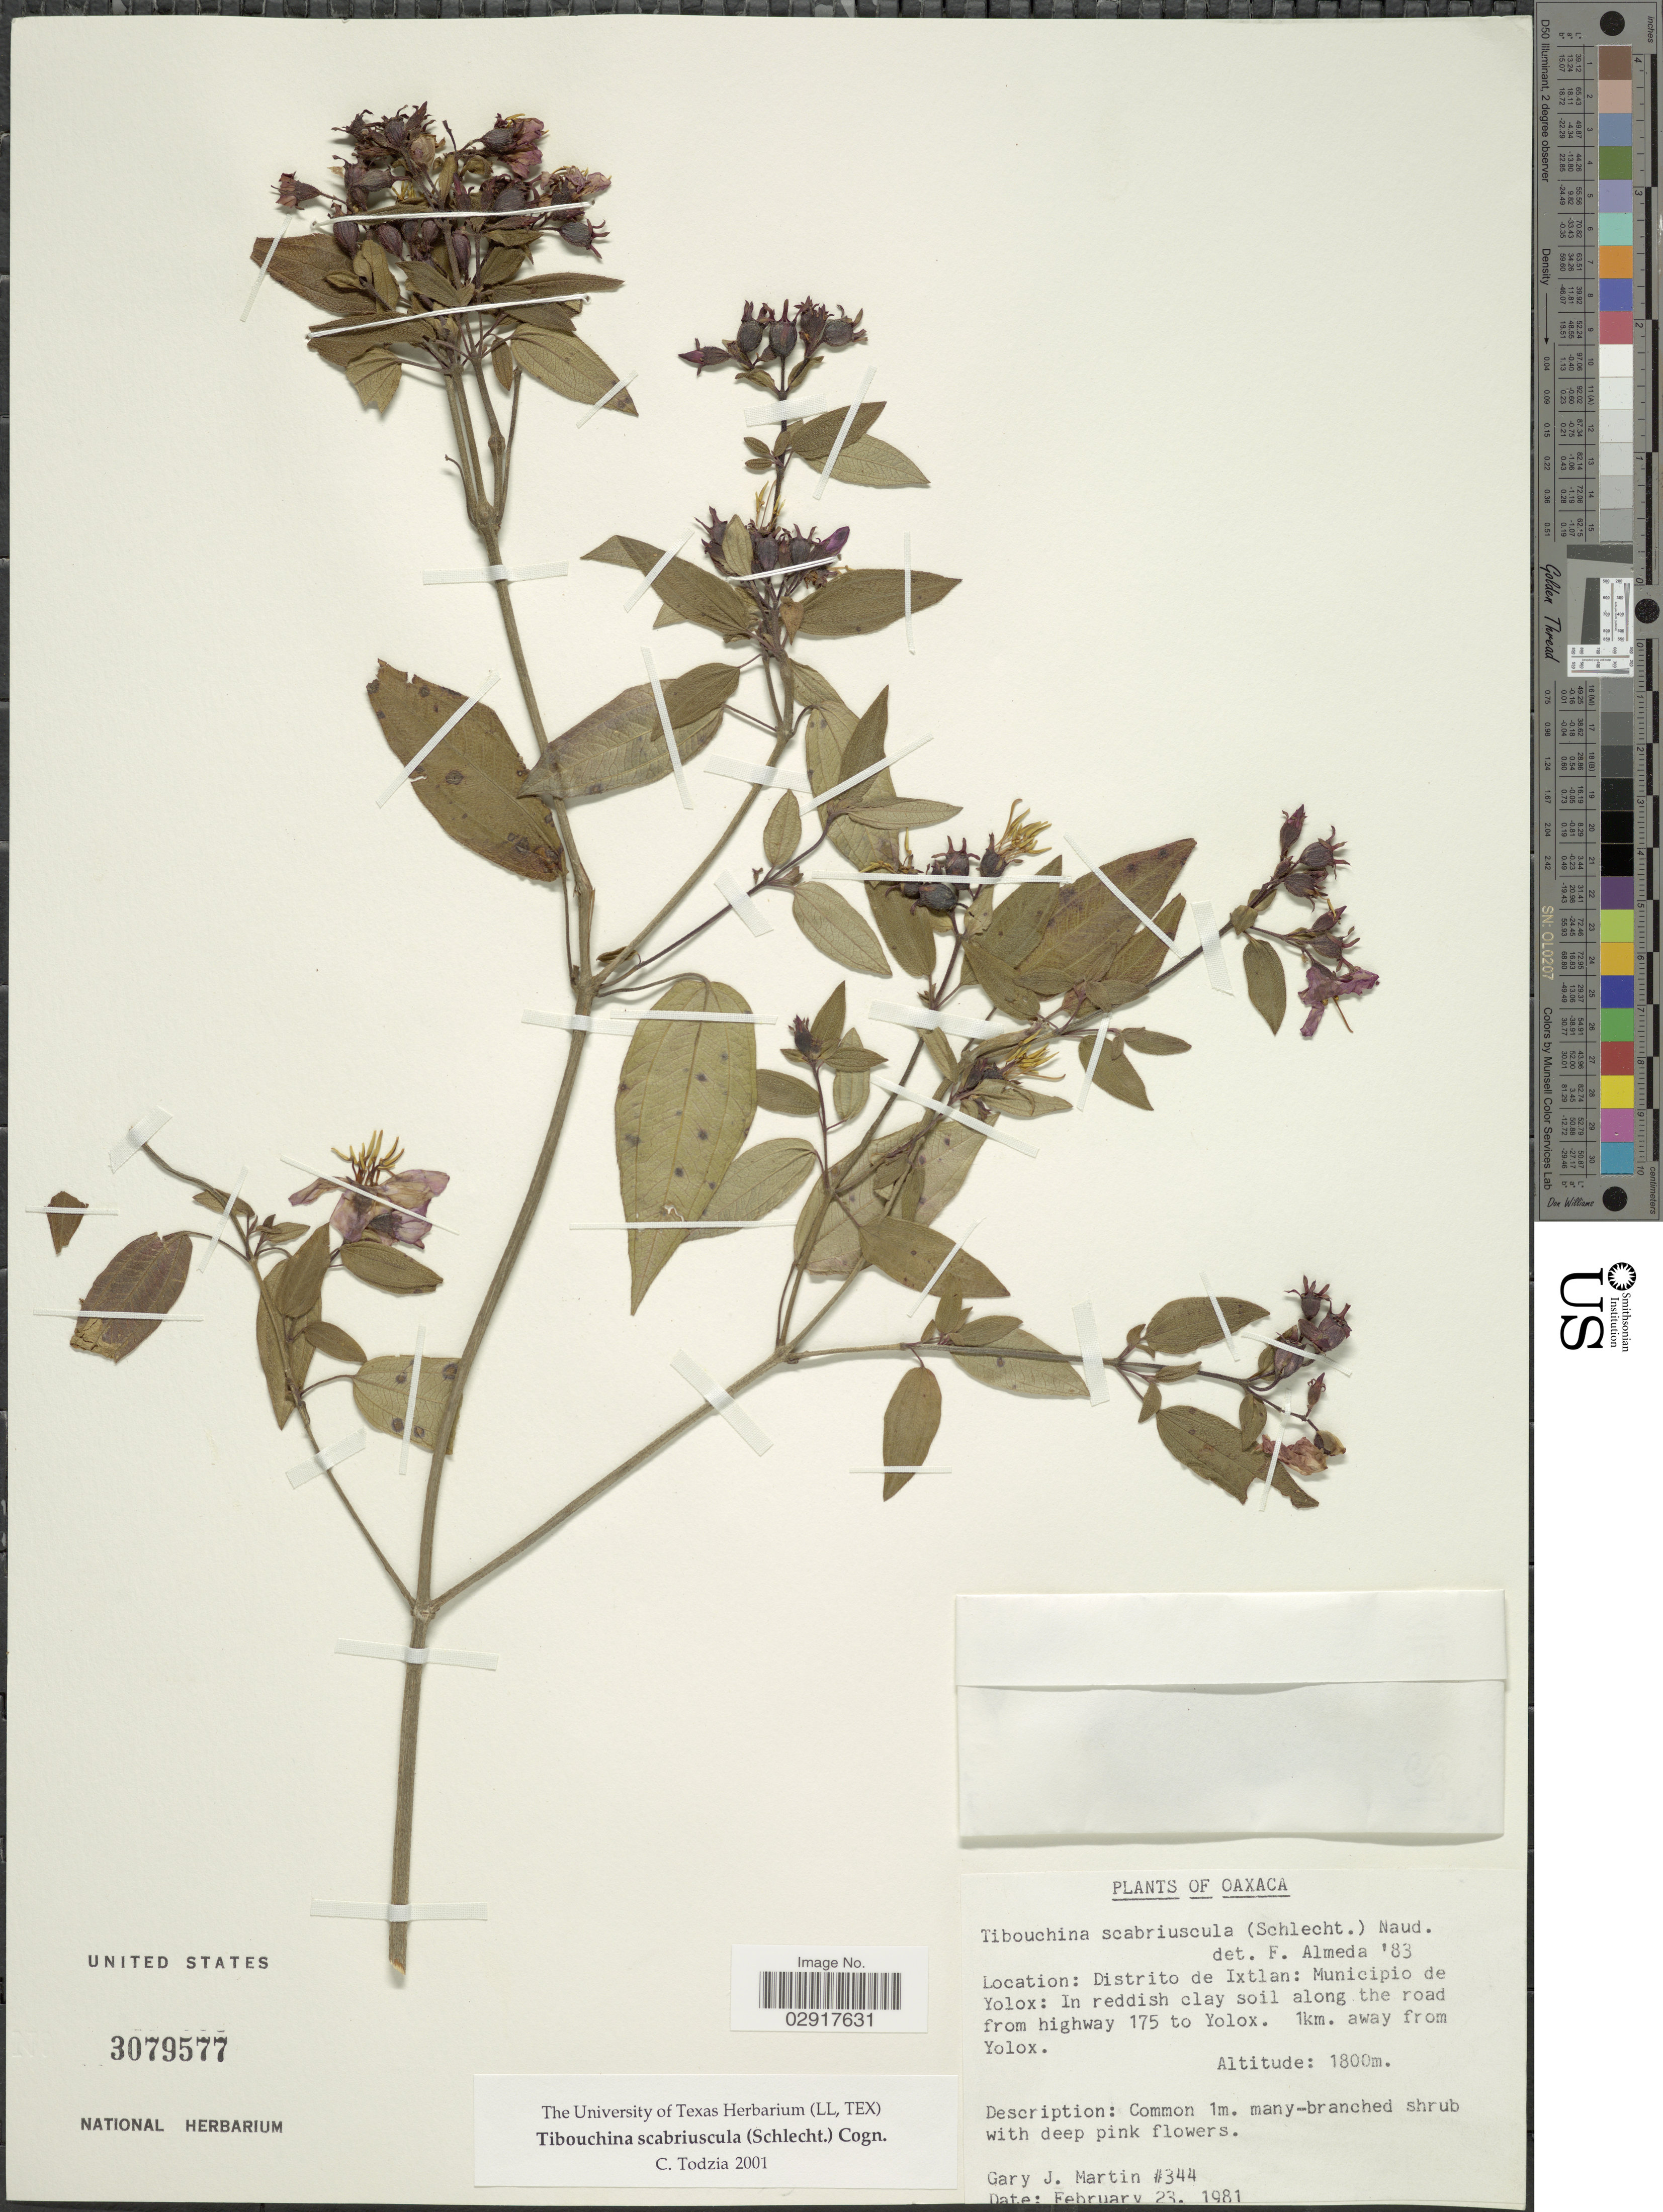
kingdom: Plantae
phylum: Tracheophyta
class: Magnoliopsida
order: Myrtales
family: Melastomataceae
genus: Chaetogastra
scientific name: Chaetogastra scabriuscula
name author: (Schltdl.) P.J.F. Guim. & Michelang.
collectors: G. J. Martin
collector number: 344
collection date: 1981-02-23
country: Mexico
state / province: Oaxaca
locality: Distrito de Ixtlan: Municipio de Yolox: In reddish clay soil along the road from highway 175 to Yolox. 1 km. away from Yolox.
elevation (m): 1800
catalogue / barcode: US 3079577